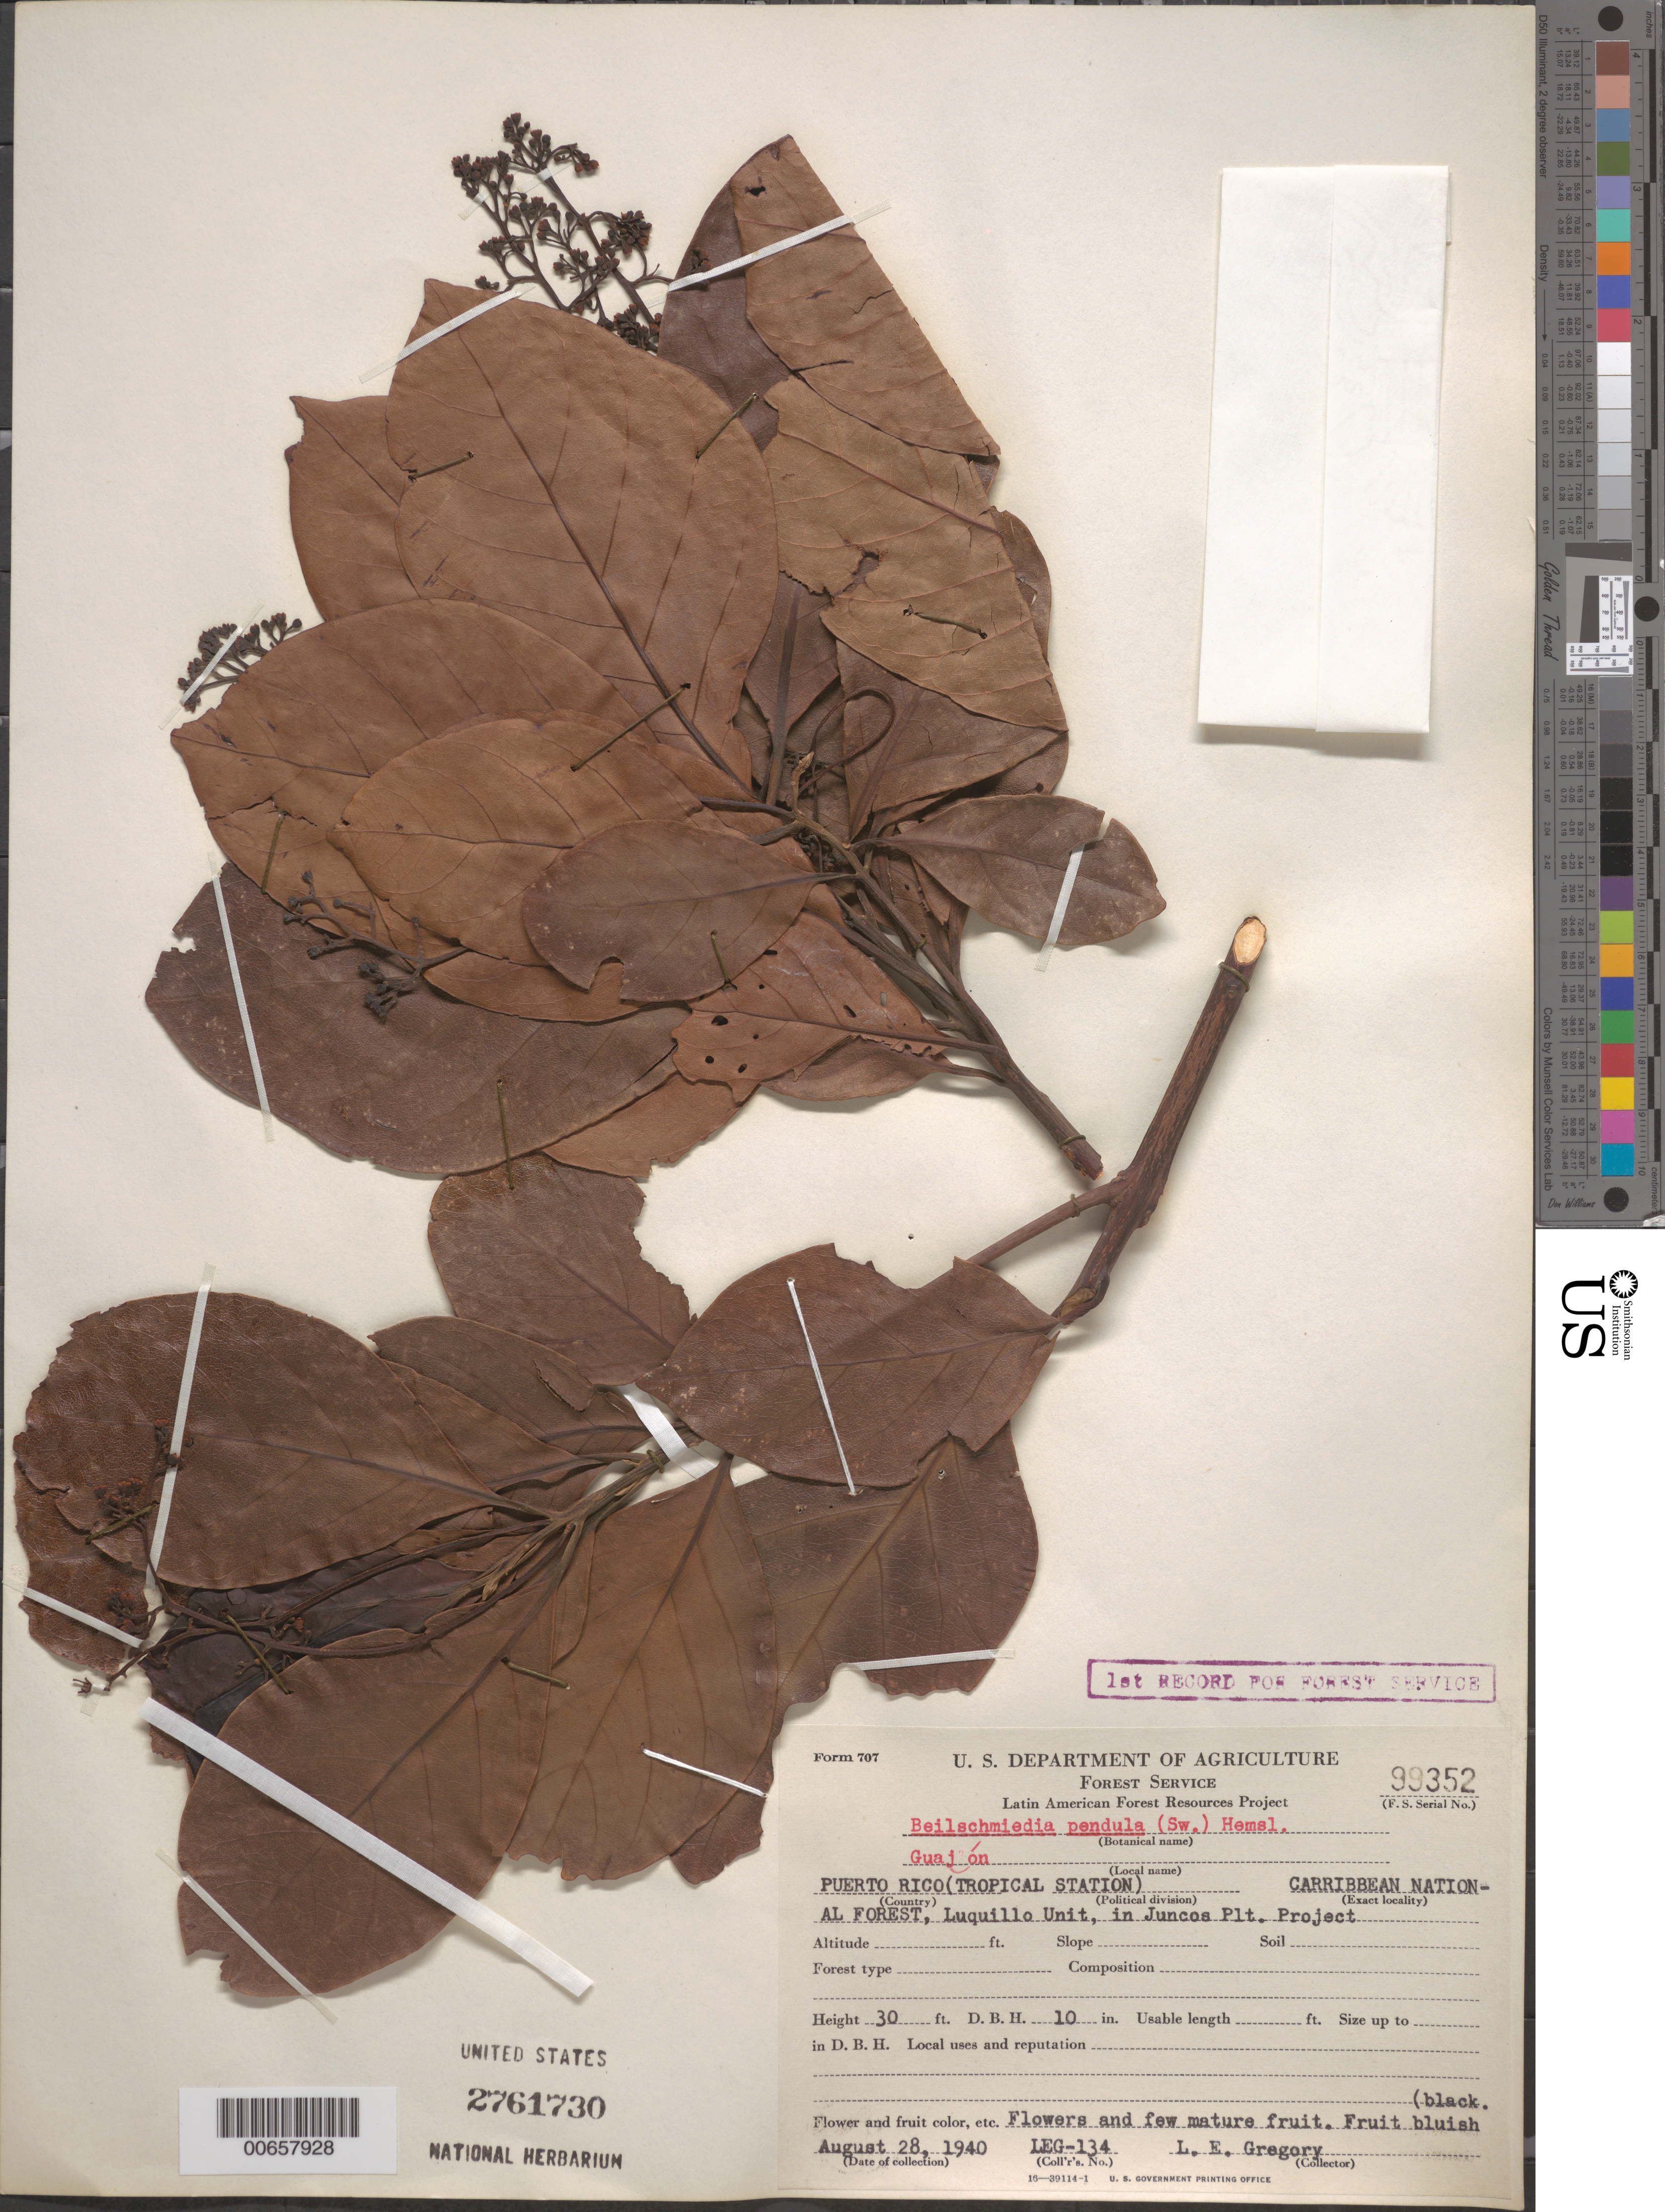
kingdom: Plantae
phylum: Tracheophyta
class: Magnoliopsida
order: Laurales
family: Lauraceae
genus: Beilschmiedia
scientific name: Beilschmiedia pendula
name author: (Sw.) Hemsl.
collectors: L. E. Gregory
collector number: LEG-134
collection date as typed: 28 Aug 1940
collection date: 1940-08-28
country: Puerto Rico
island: Greater Antilles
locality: Carib. Natl. Forest, Luquillo Unit, in Juncos Plt. Project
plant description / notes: Common name: Guajon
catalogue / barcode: US 2761730